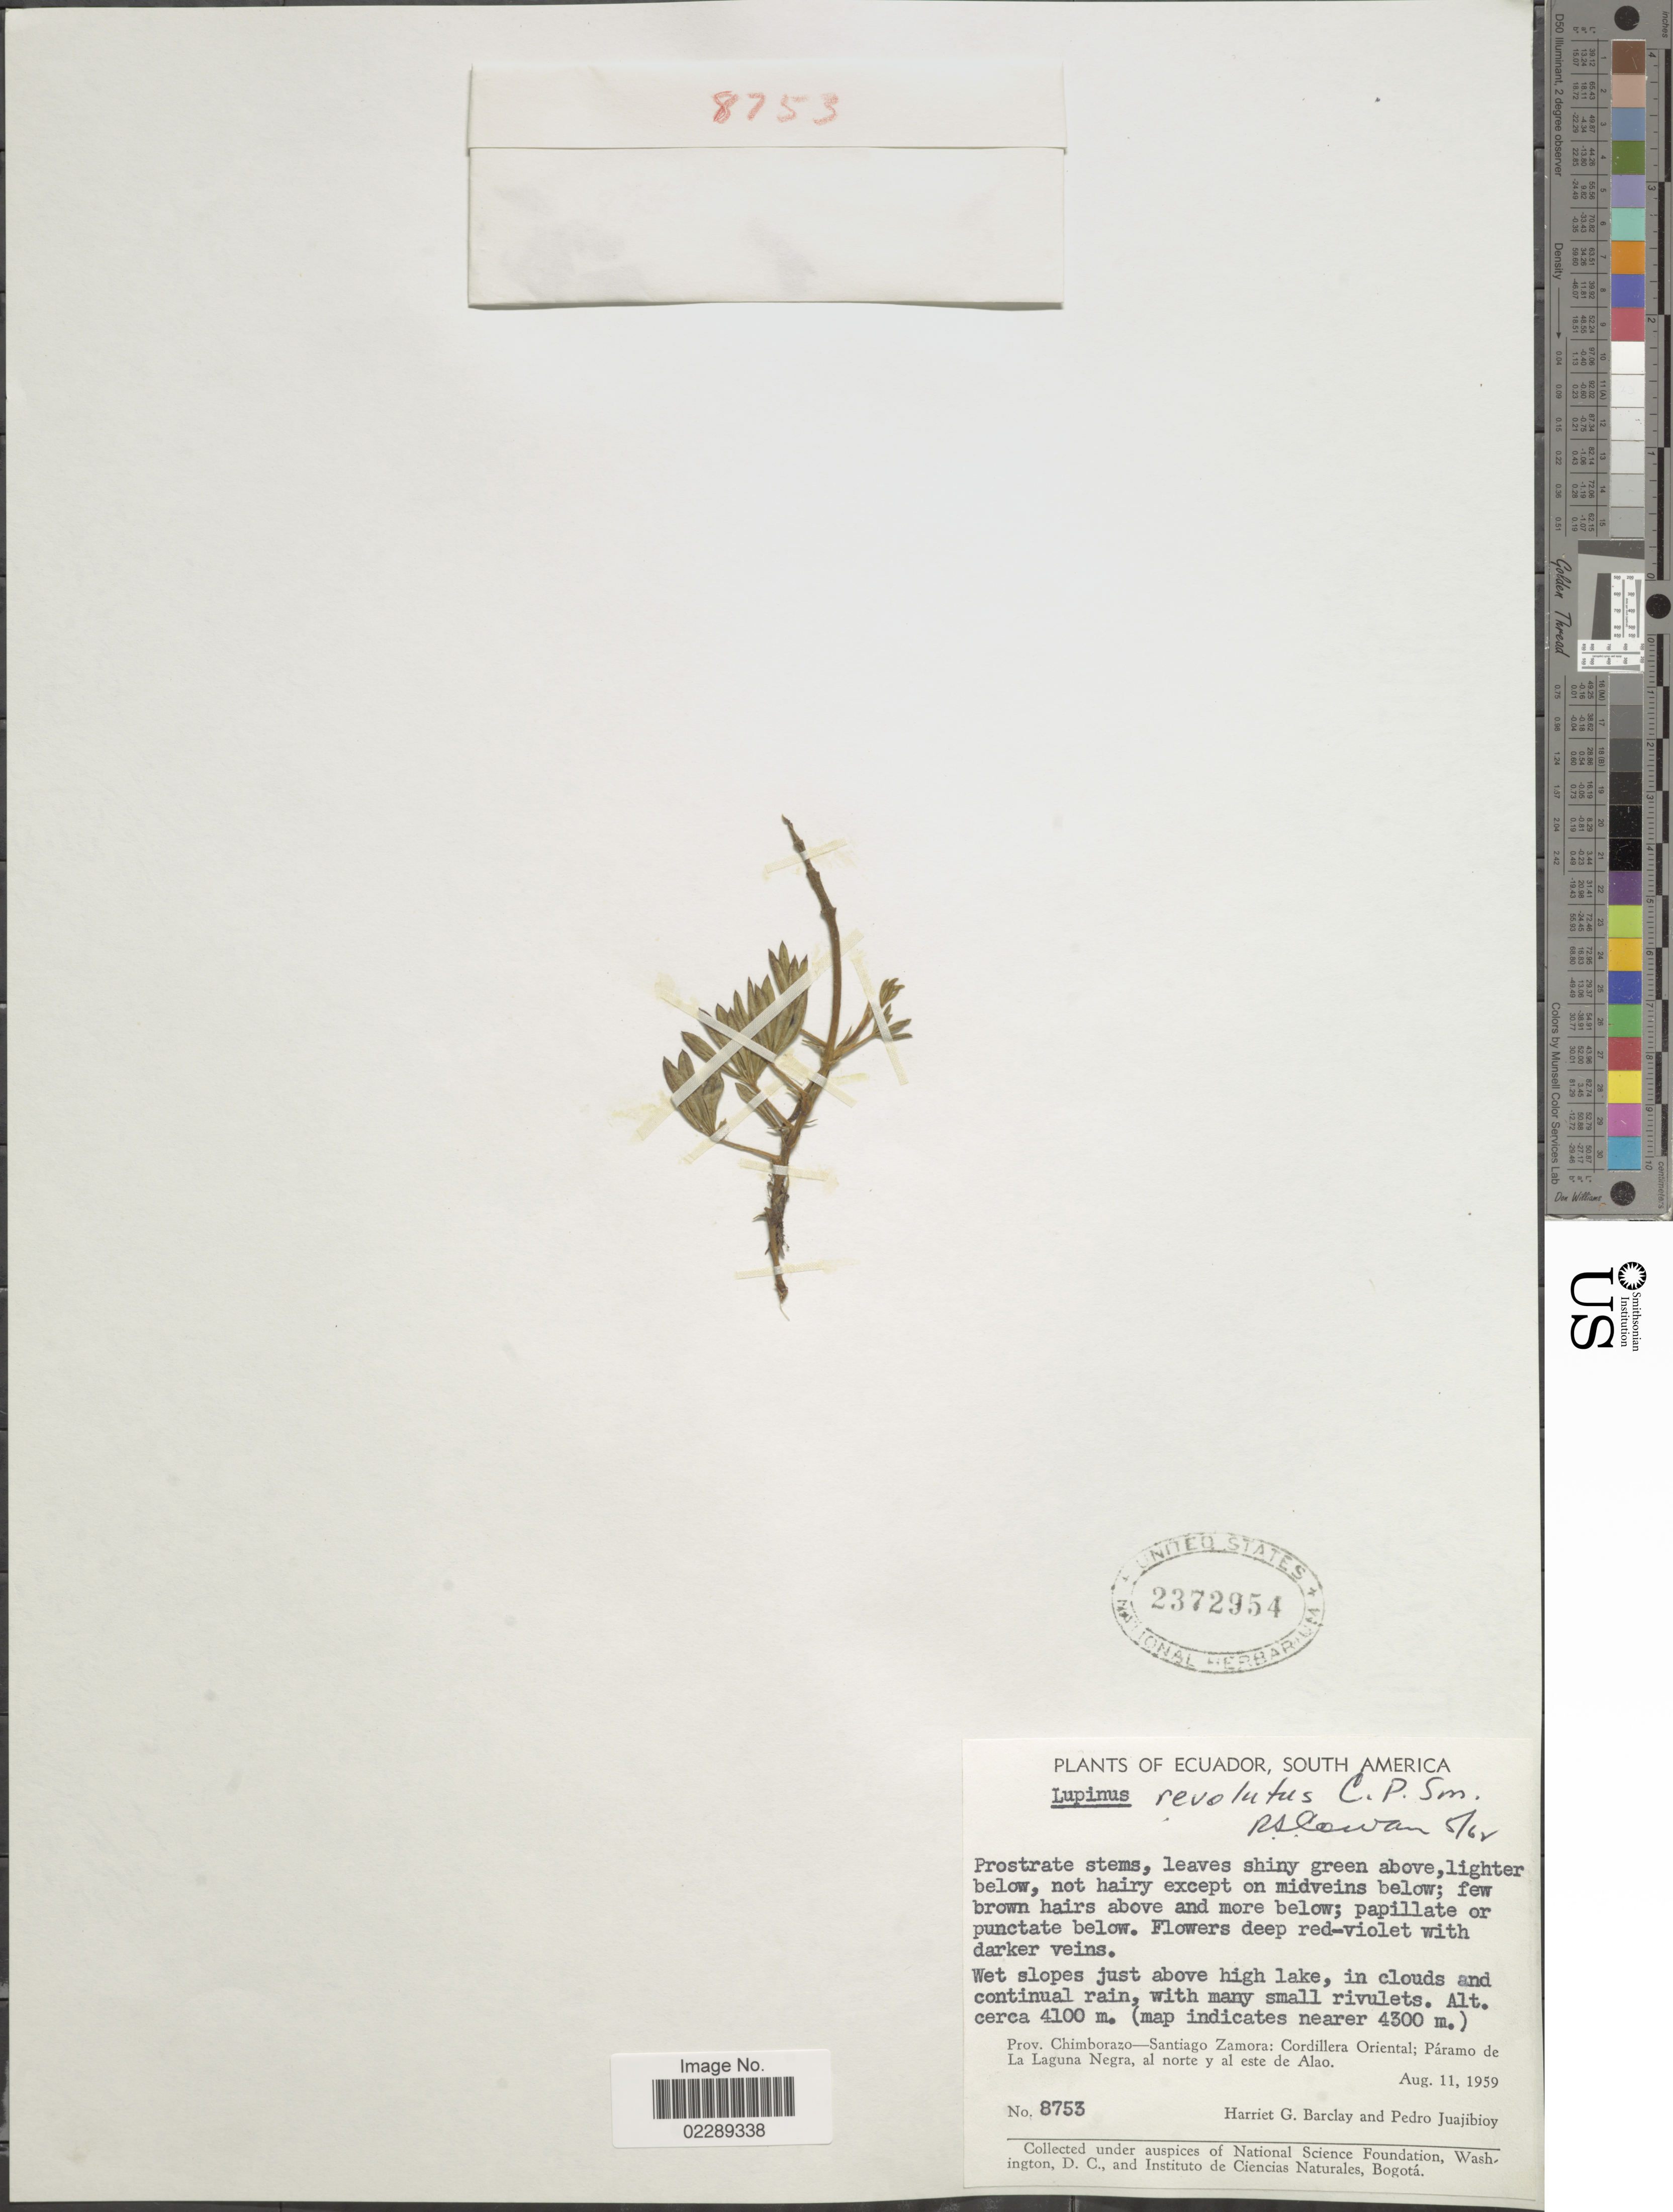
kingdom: Plantae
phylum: Tracheophyta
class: Magnoliopsida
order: Fabales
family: Fabaceae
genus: Lupinus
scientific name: Lupinus revolutus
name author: C.P. Sm.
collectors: H. G. Barclay & P. Juajibioy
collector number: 8753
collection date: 1959-08-11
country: Ecuador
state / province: Chimborazo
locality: Prov. Chimborazo-Santiago Zamora: Cordillera Oriental; Páramo de La Laguna Negra, al norte y al este de Alao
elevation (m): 4100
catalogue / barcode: US 2372954